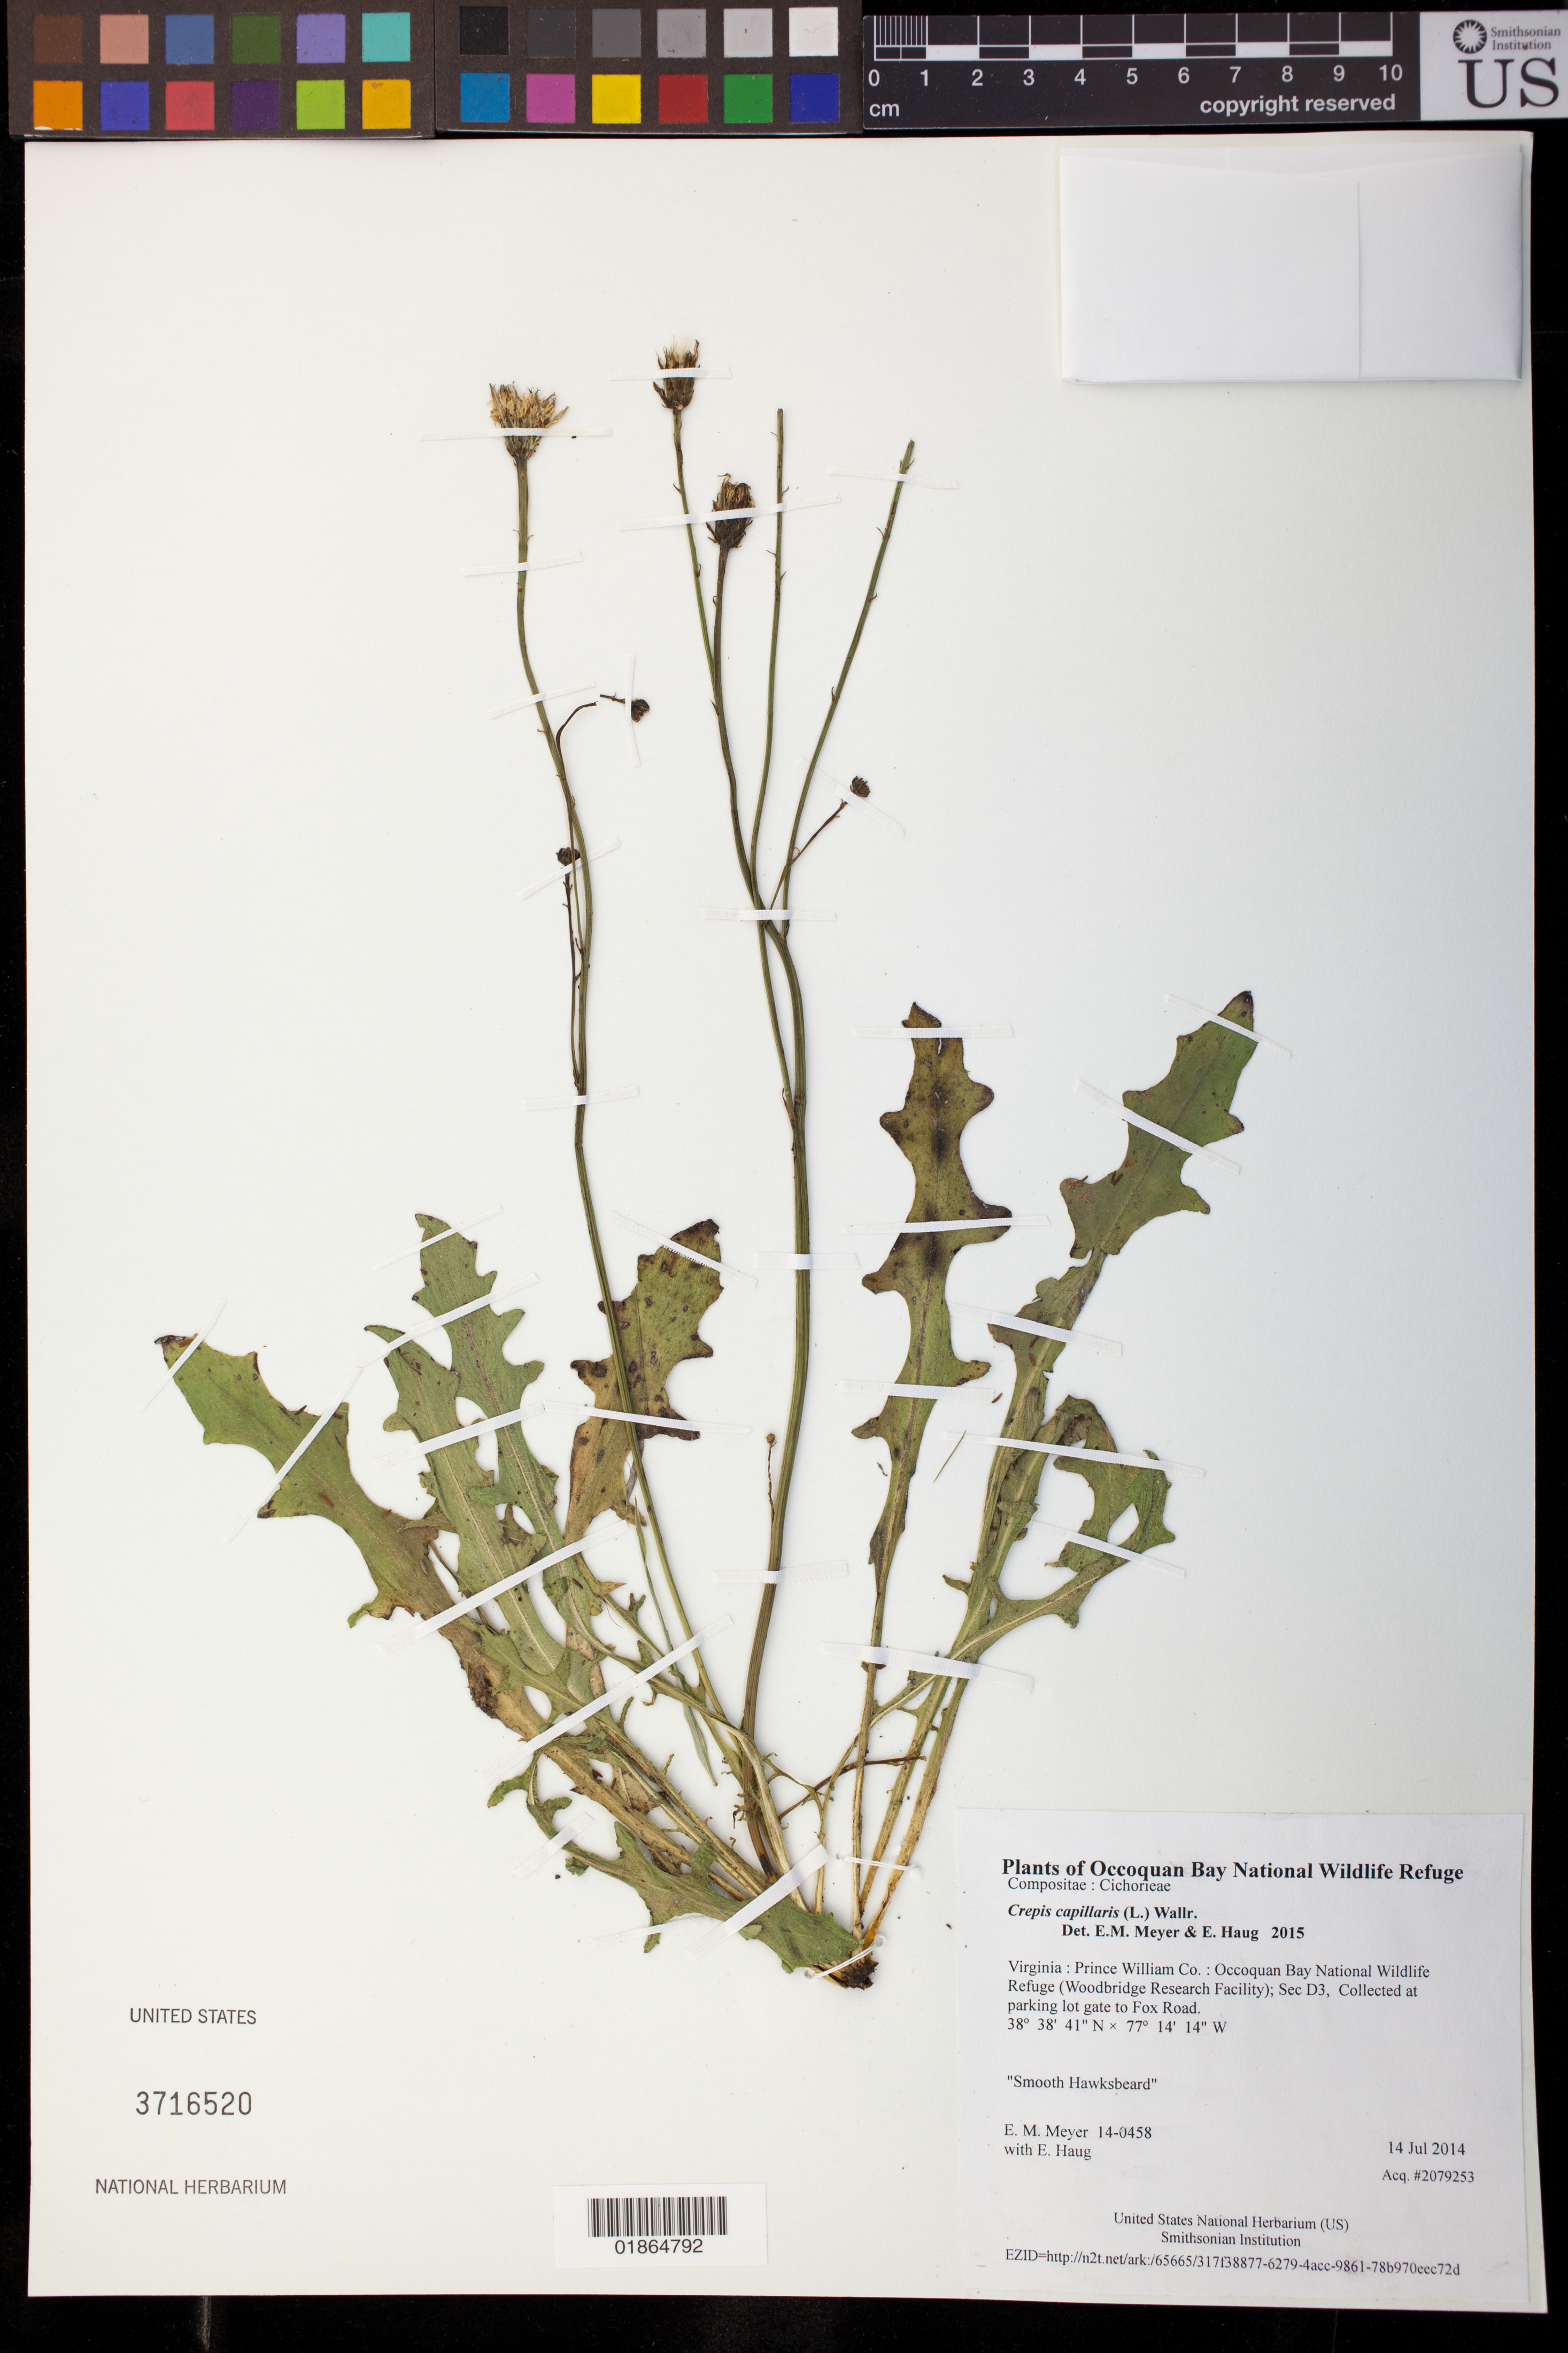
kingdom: Plantae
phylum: Tracheophyta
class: Magnoliopsida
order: Asterales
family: Asteraceae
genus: Crepis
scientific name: Crepis capillaris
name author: (L.) Wallr.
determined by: Meyer, E. M.; Haug, E.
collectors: E. M. Meyer & E. Haug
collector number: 14-0458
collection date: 2014-07-14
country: United States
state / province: Virginia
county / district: Prince William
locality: Occoquan Bay National Wildlife Refuge (Woodbridge Research Facility); Sec D3, Collected at parking lot gate to Fox Road.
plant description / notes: Smooth Hawksbeard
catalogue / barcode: US 3716520